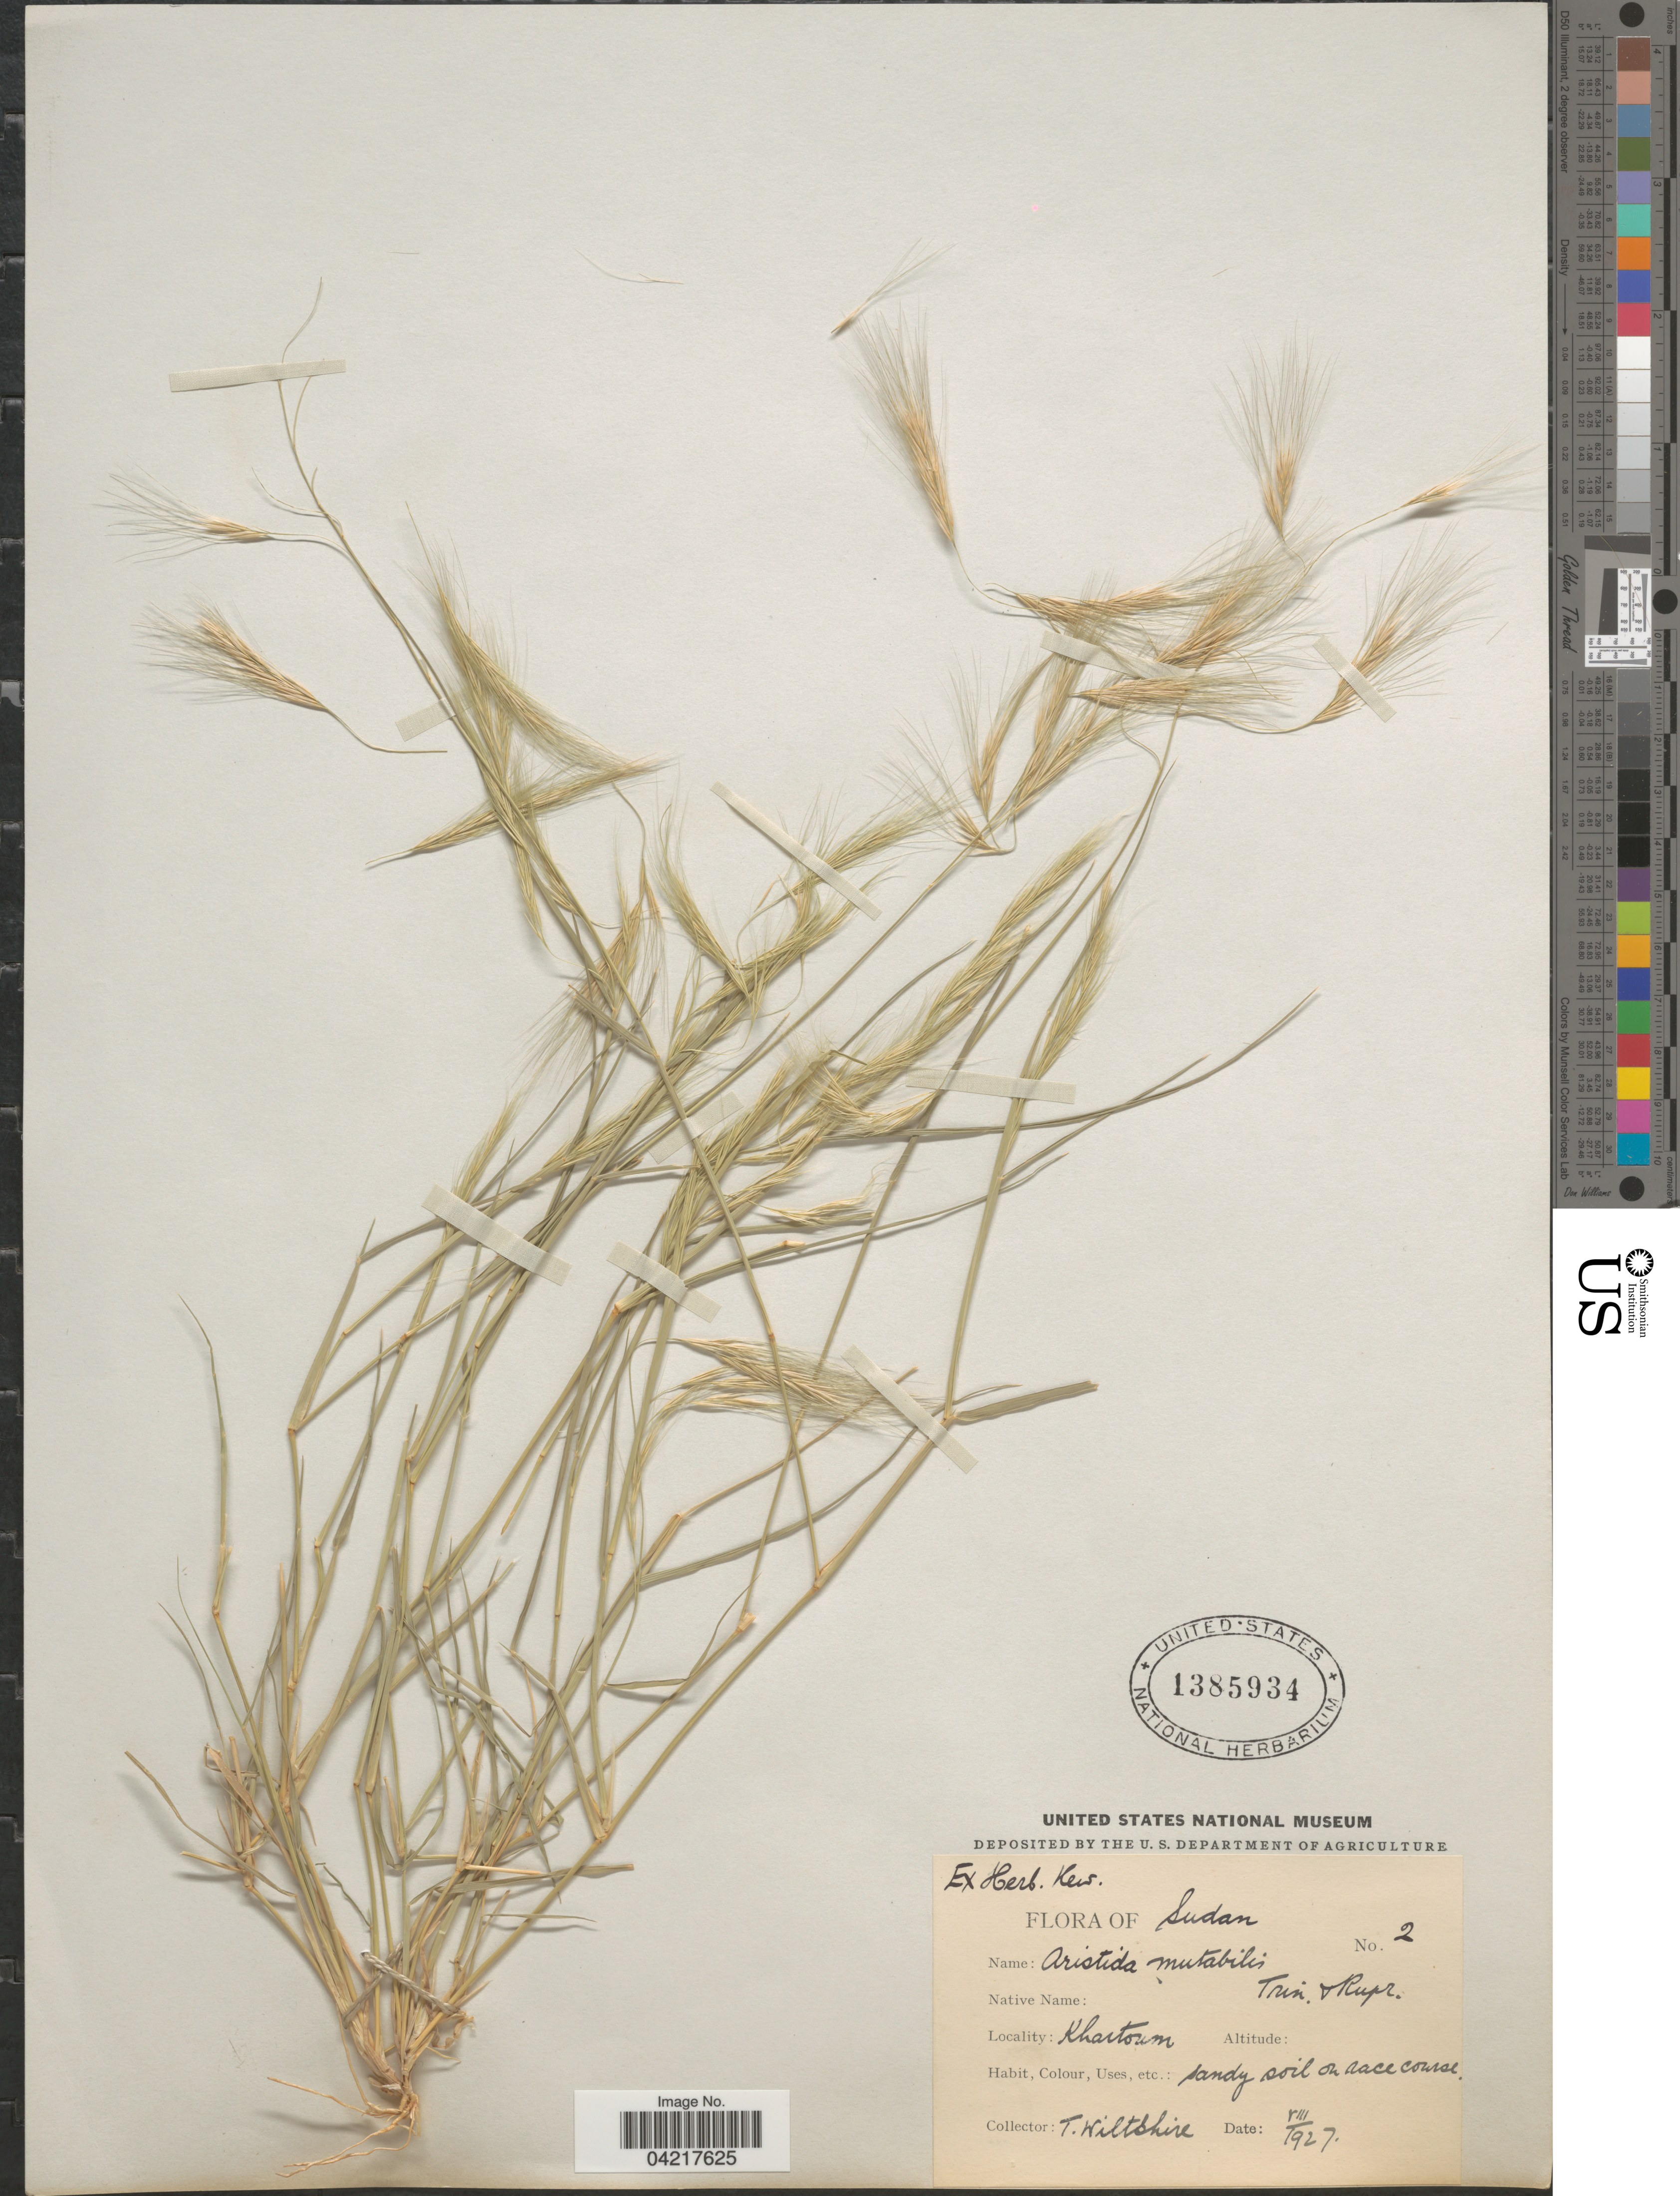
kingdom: Plantae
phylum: Tracheophyta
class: Liliopsida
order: Poales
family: Poaceae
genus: Aristida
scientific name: Aristida mutabilis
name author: Trin. & Rupr.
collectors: T. Wiltshire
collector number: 2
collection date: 1927-08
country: Sudan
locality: Khartown.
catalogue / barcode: US 1385934